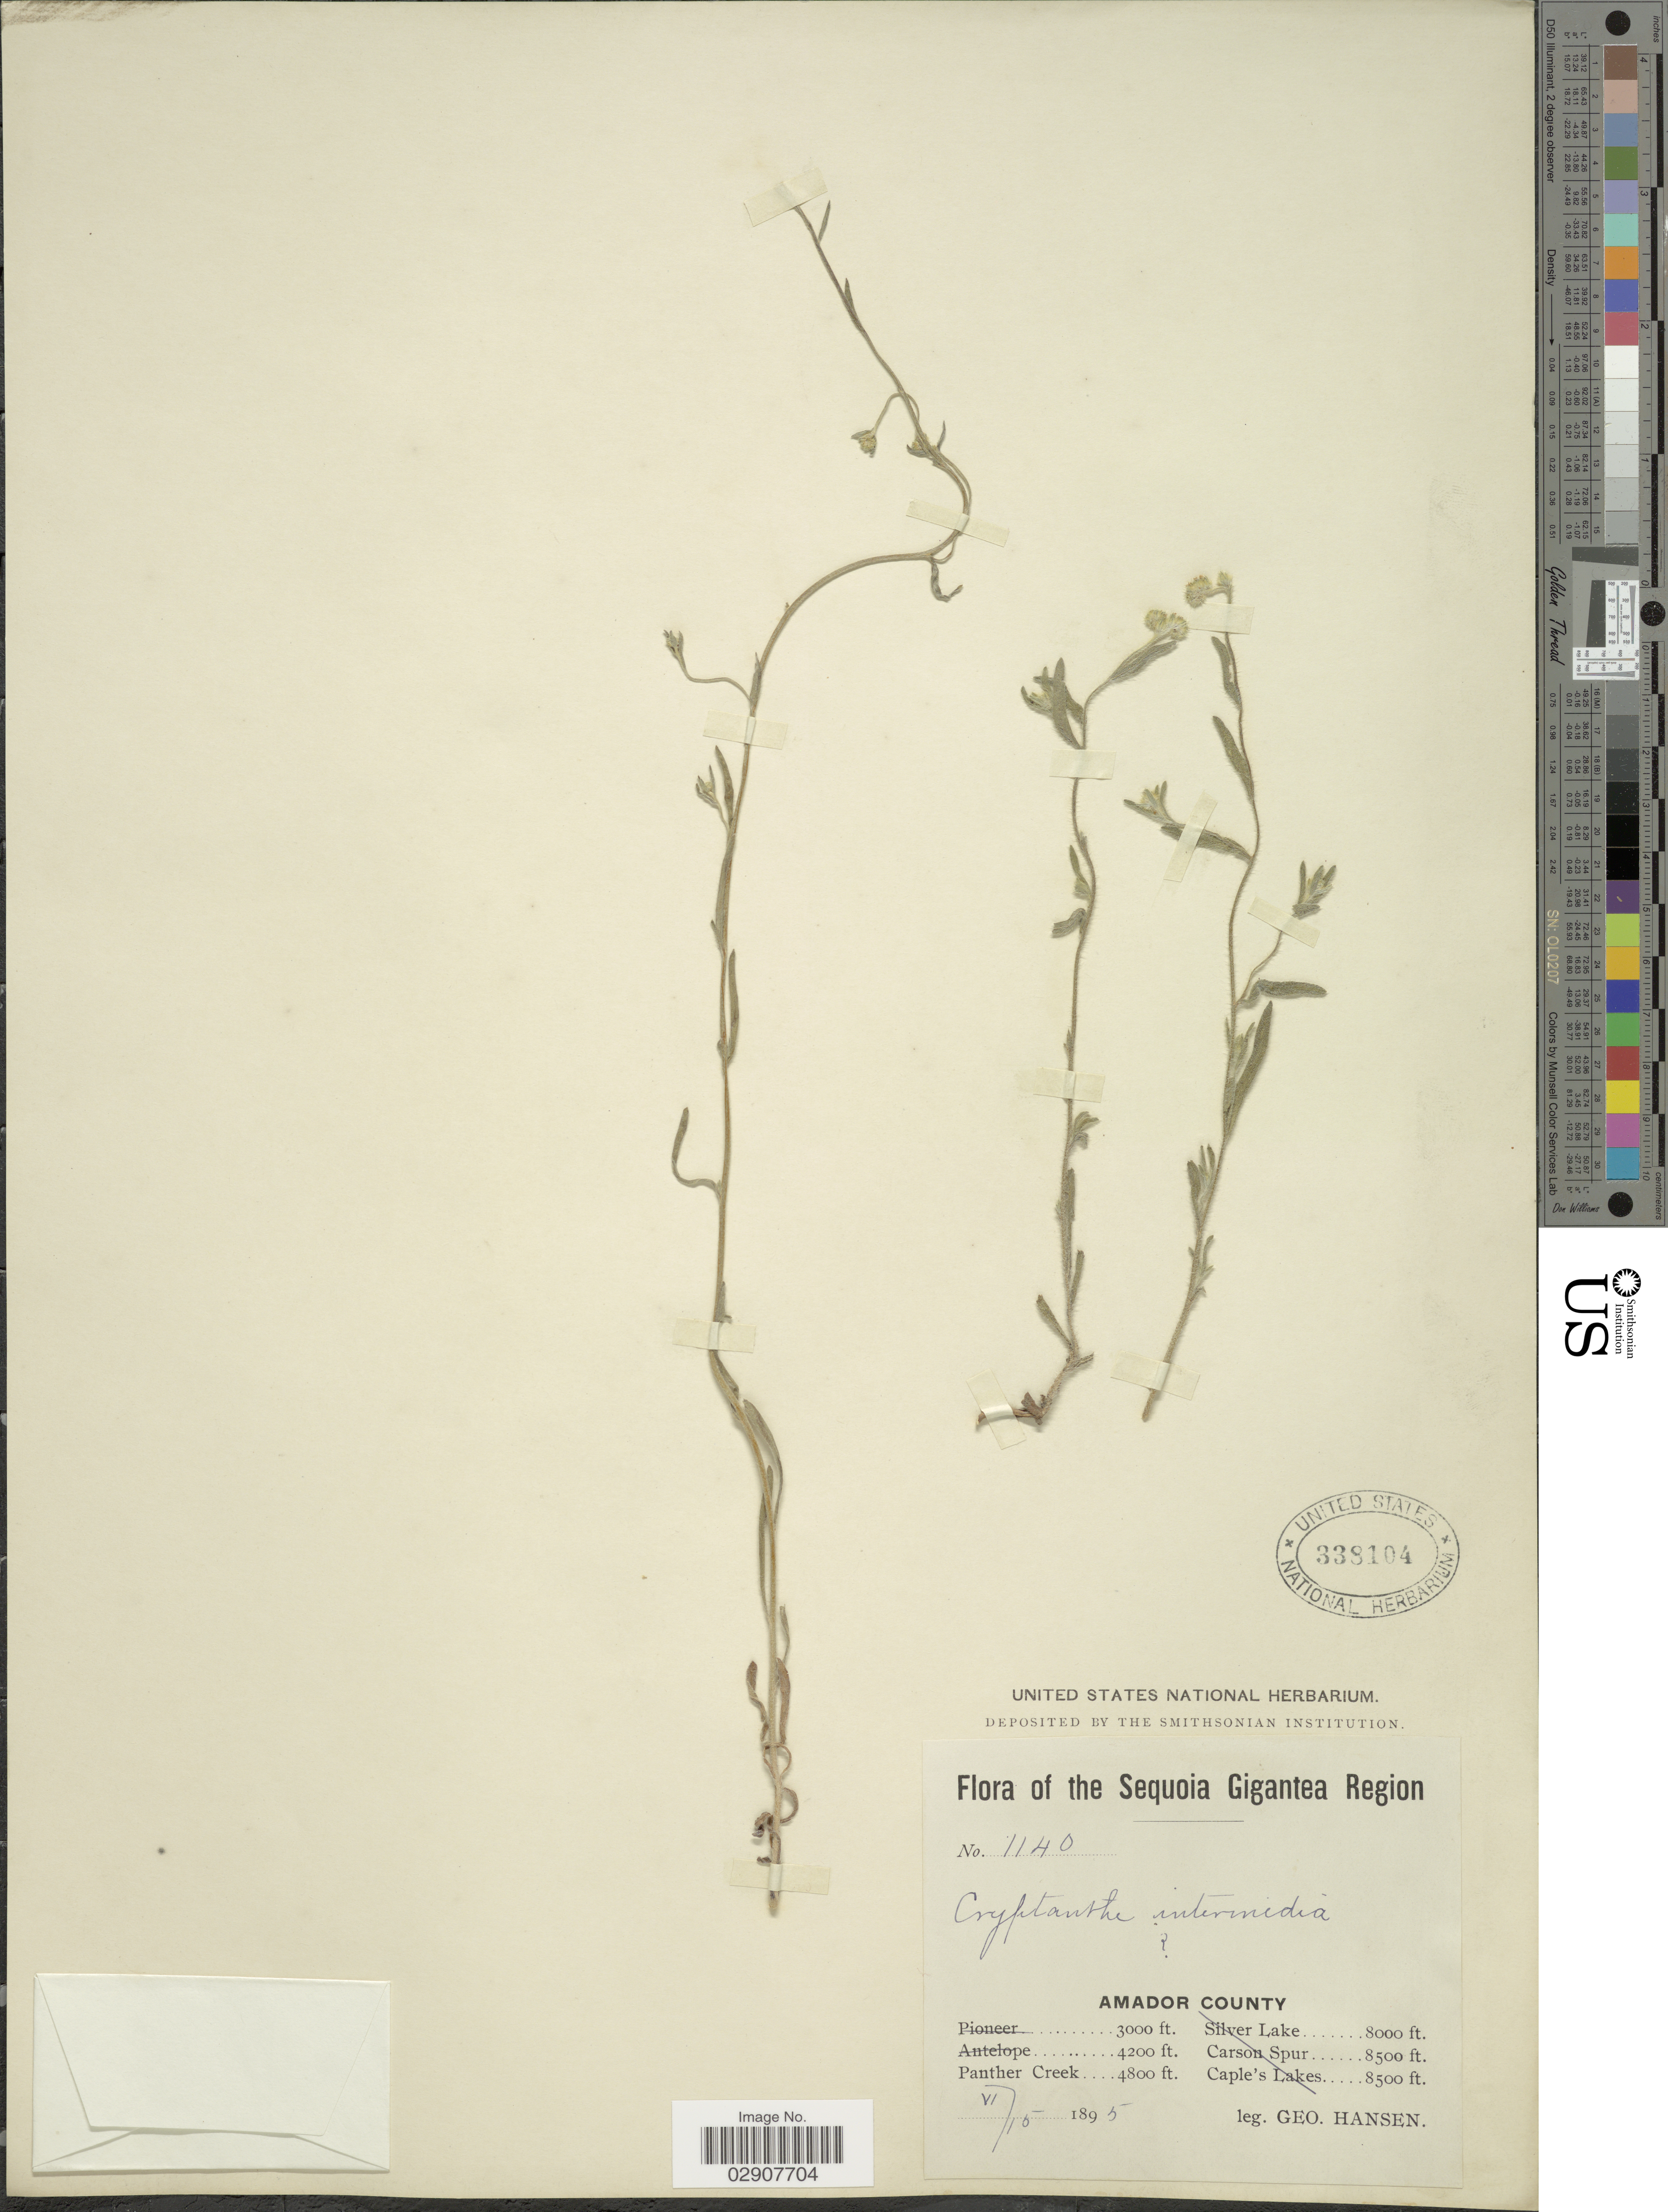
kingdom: Plantae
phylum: Tracheophyta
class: Magnoliopsida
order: Boraginales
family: Boraginaceae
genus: Cryptantha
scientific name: Cryptantha intermedia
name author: (A. Gray) Greene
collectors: G. Hansen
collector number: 1140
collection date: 1895-06-15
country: United States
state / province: California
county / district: Amador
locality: The Sequoia Gigantea Region, Amador County, Panther Creek.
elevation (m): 1463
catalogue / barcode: US 338104